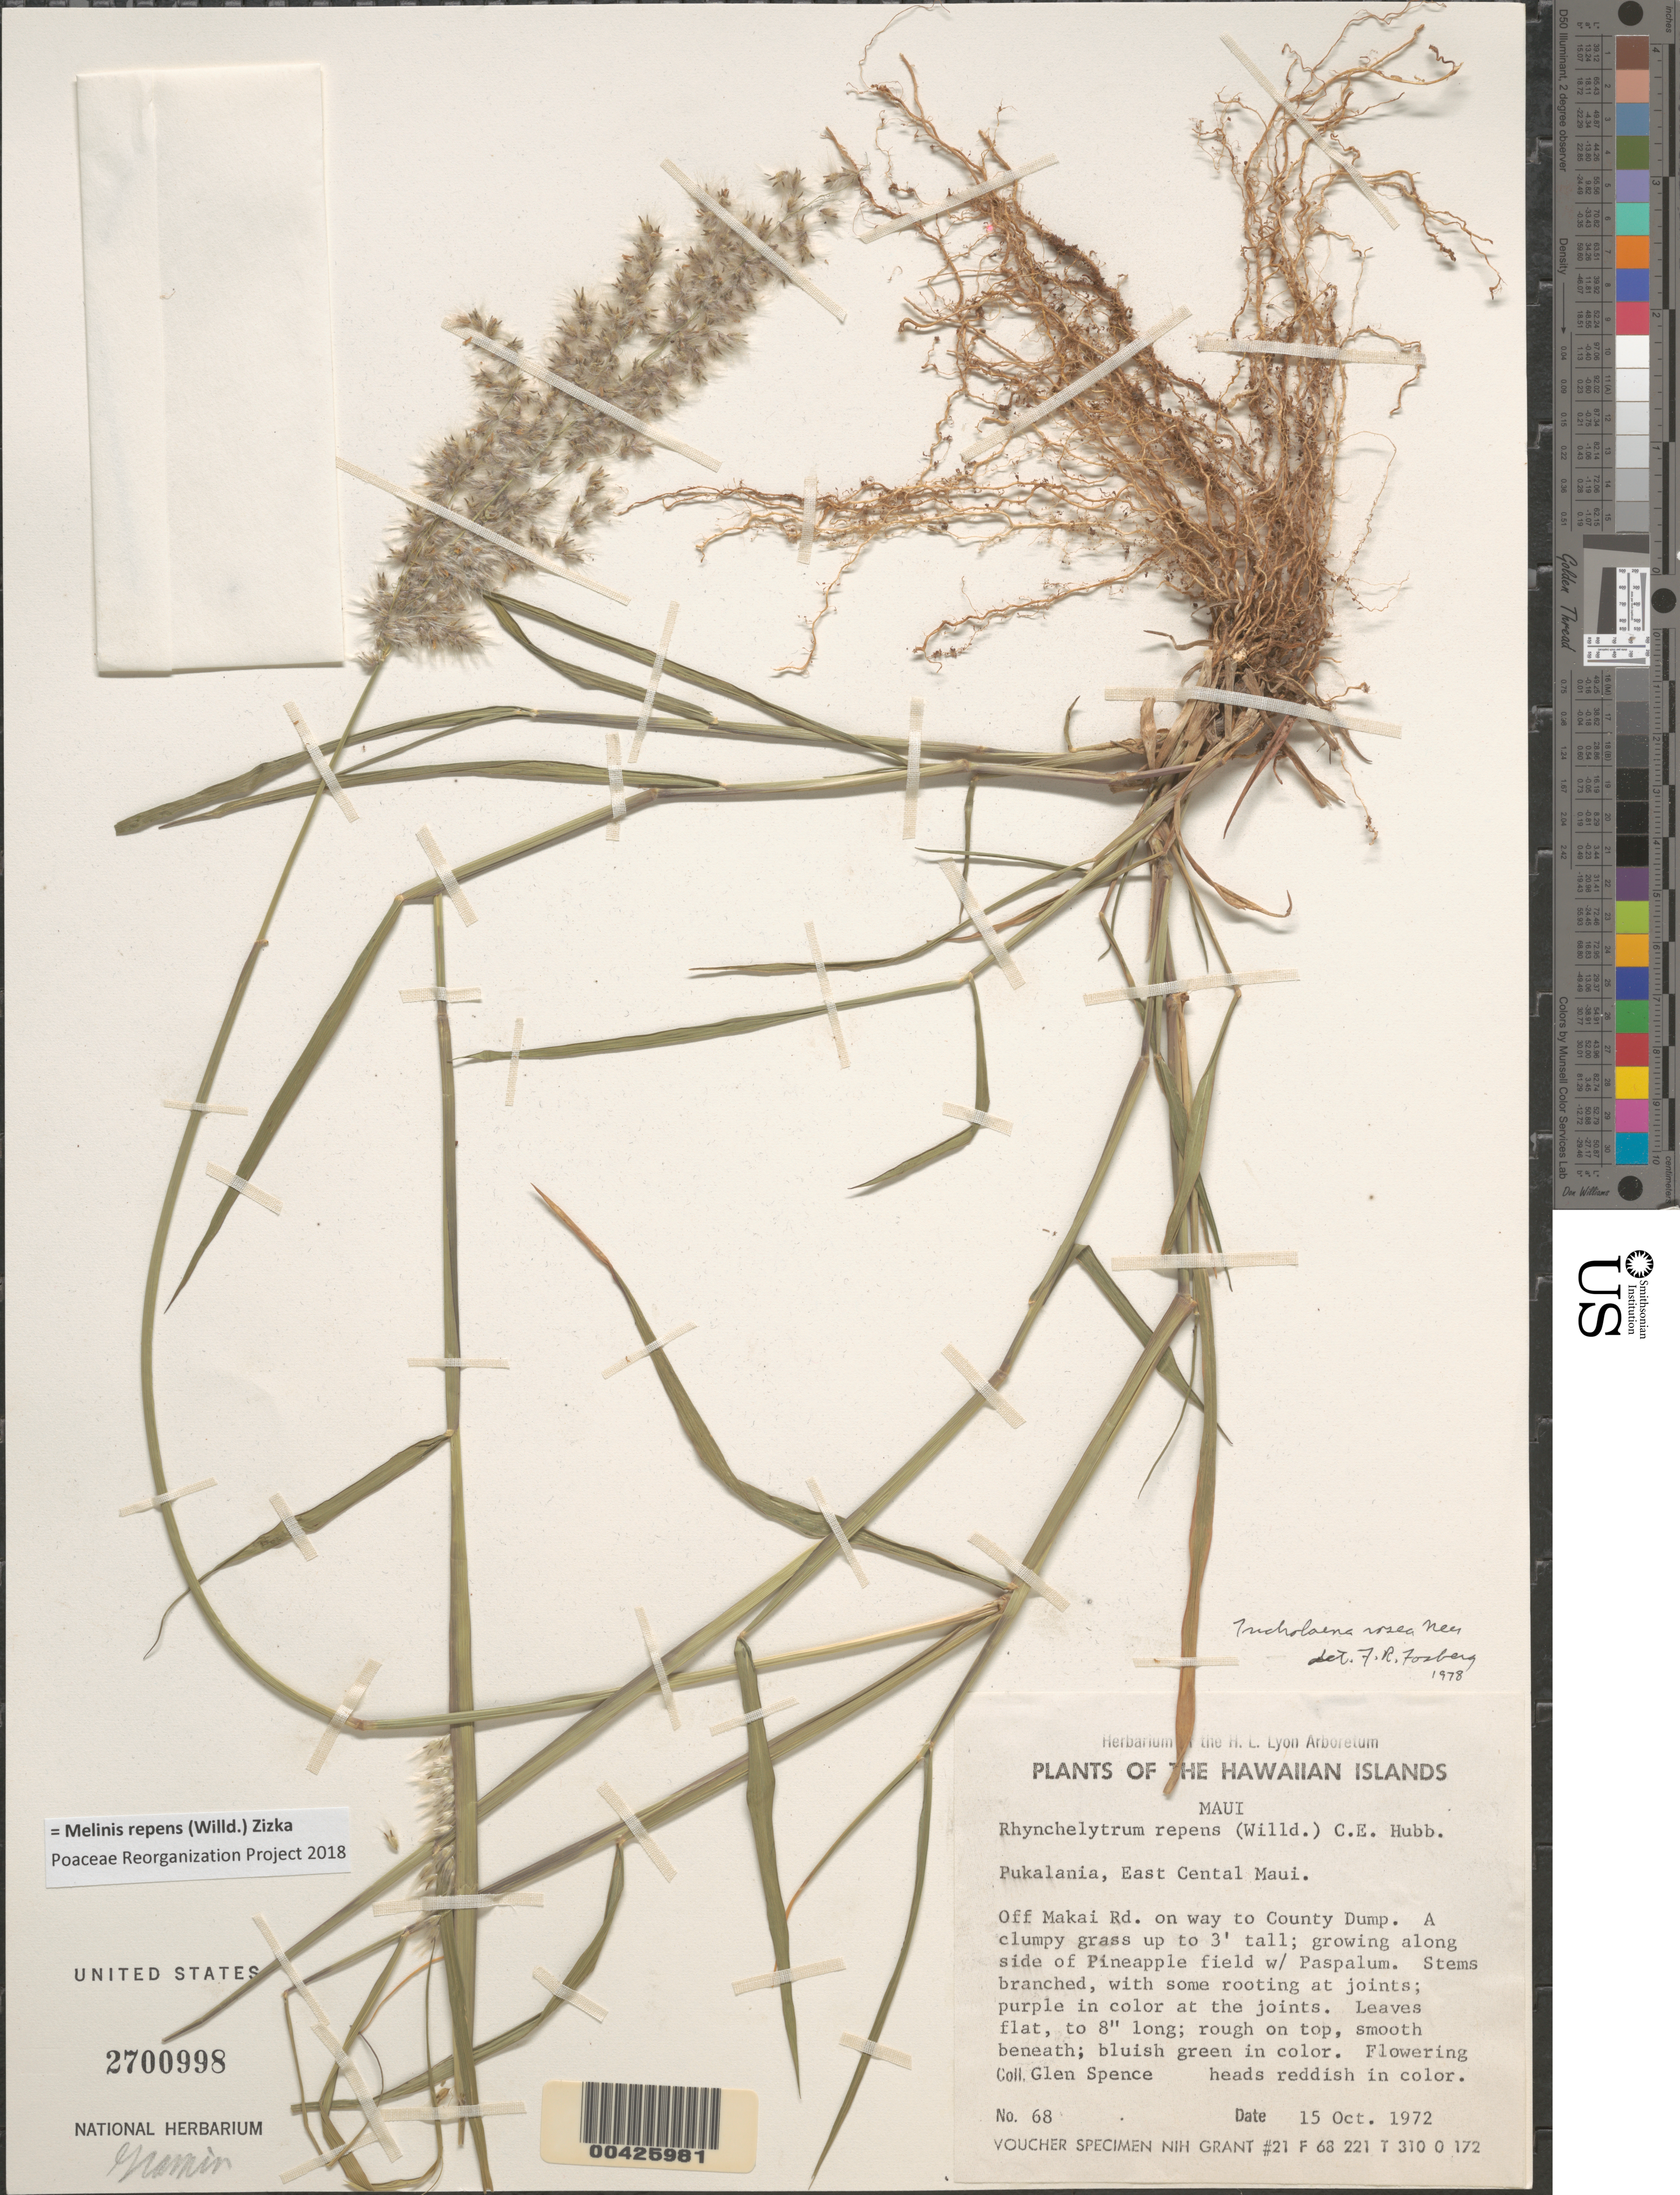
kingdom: Plantae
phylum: Tracheophyta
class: Liliopsida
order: Poales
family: Poaceae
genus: Melinis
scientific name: Melinis repens subsp. repens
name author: (Willd.) Zizka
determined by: Faccenda, K.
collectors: G. Spence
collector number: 68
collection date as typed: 15 Oct 1972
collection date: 1972-10-15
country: United States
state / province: Hawaii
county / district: Maui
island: Maui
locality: Off Makai Road on way to County Dump.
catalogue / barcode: US 2700998